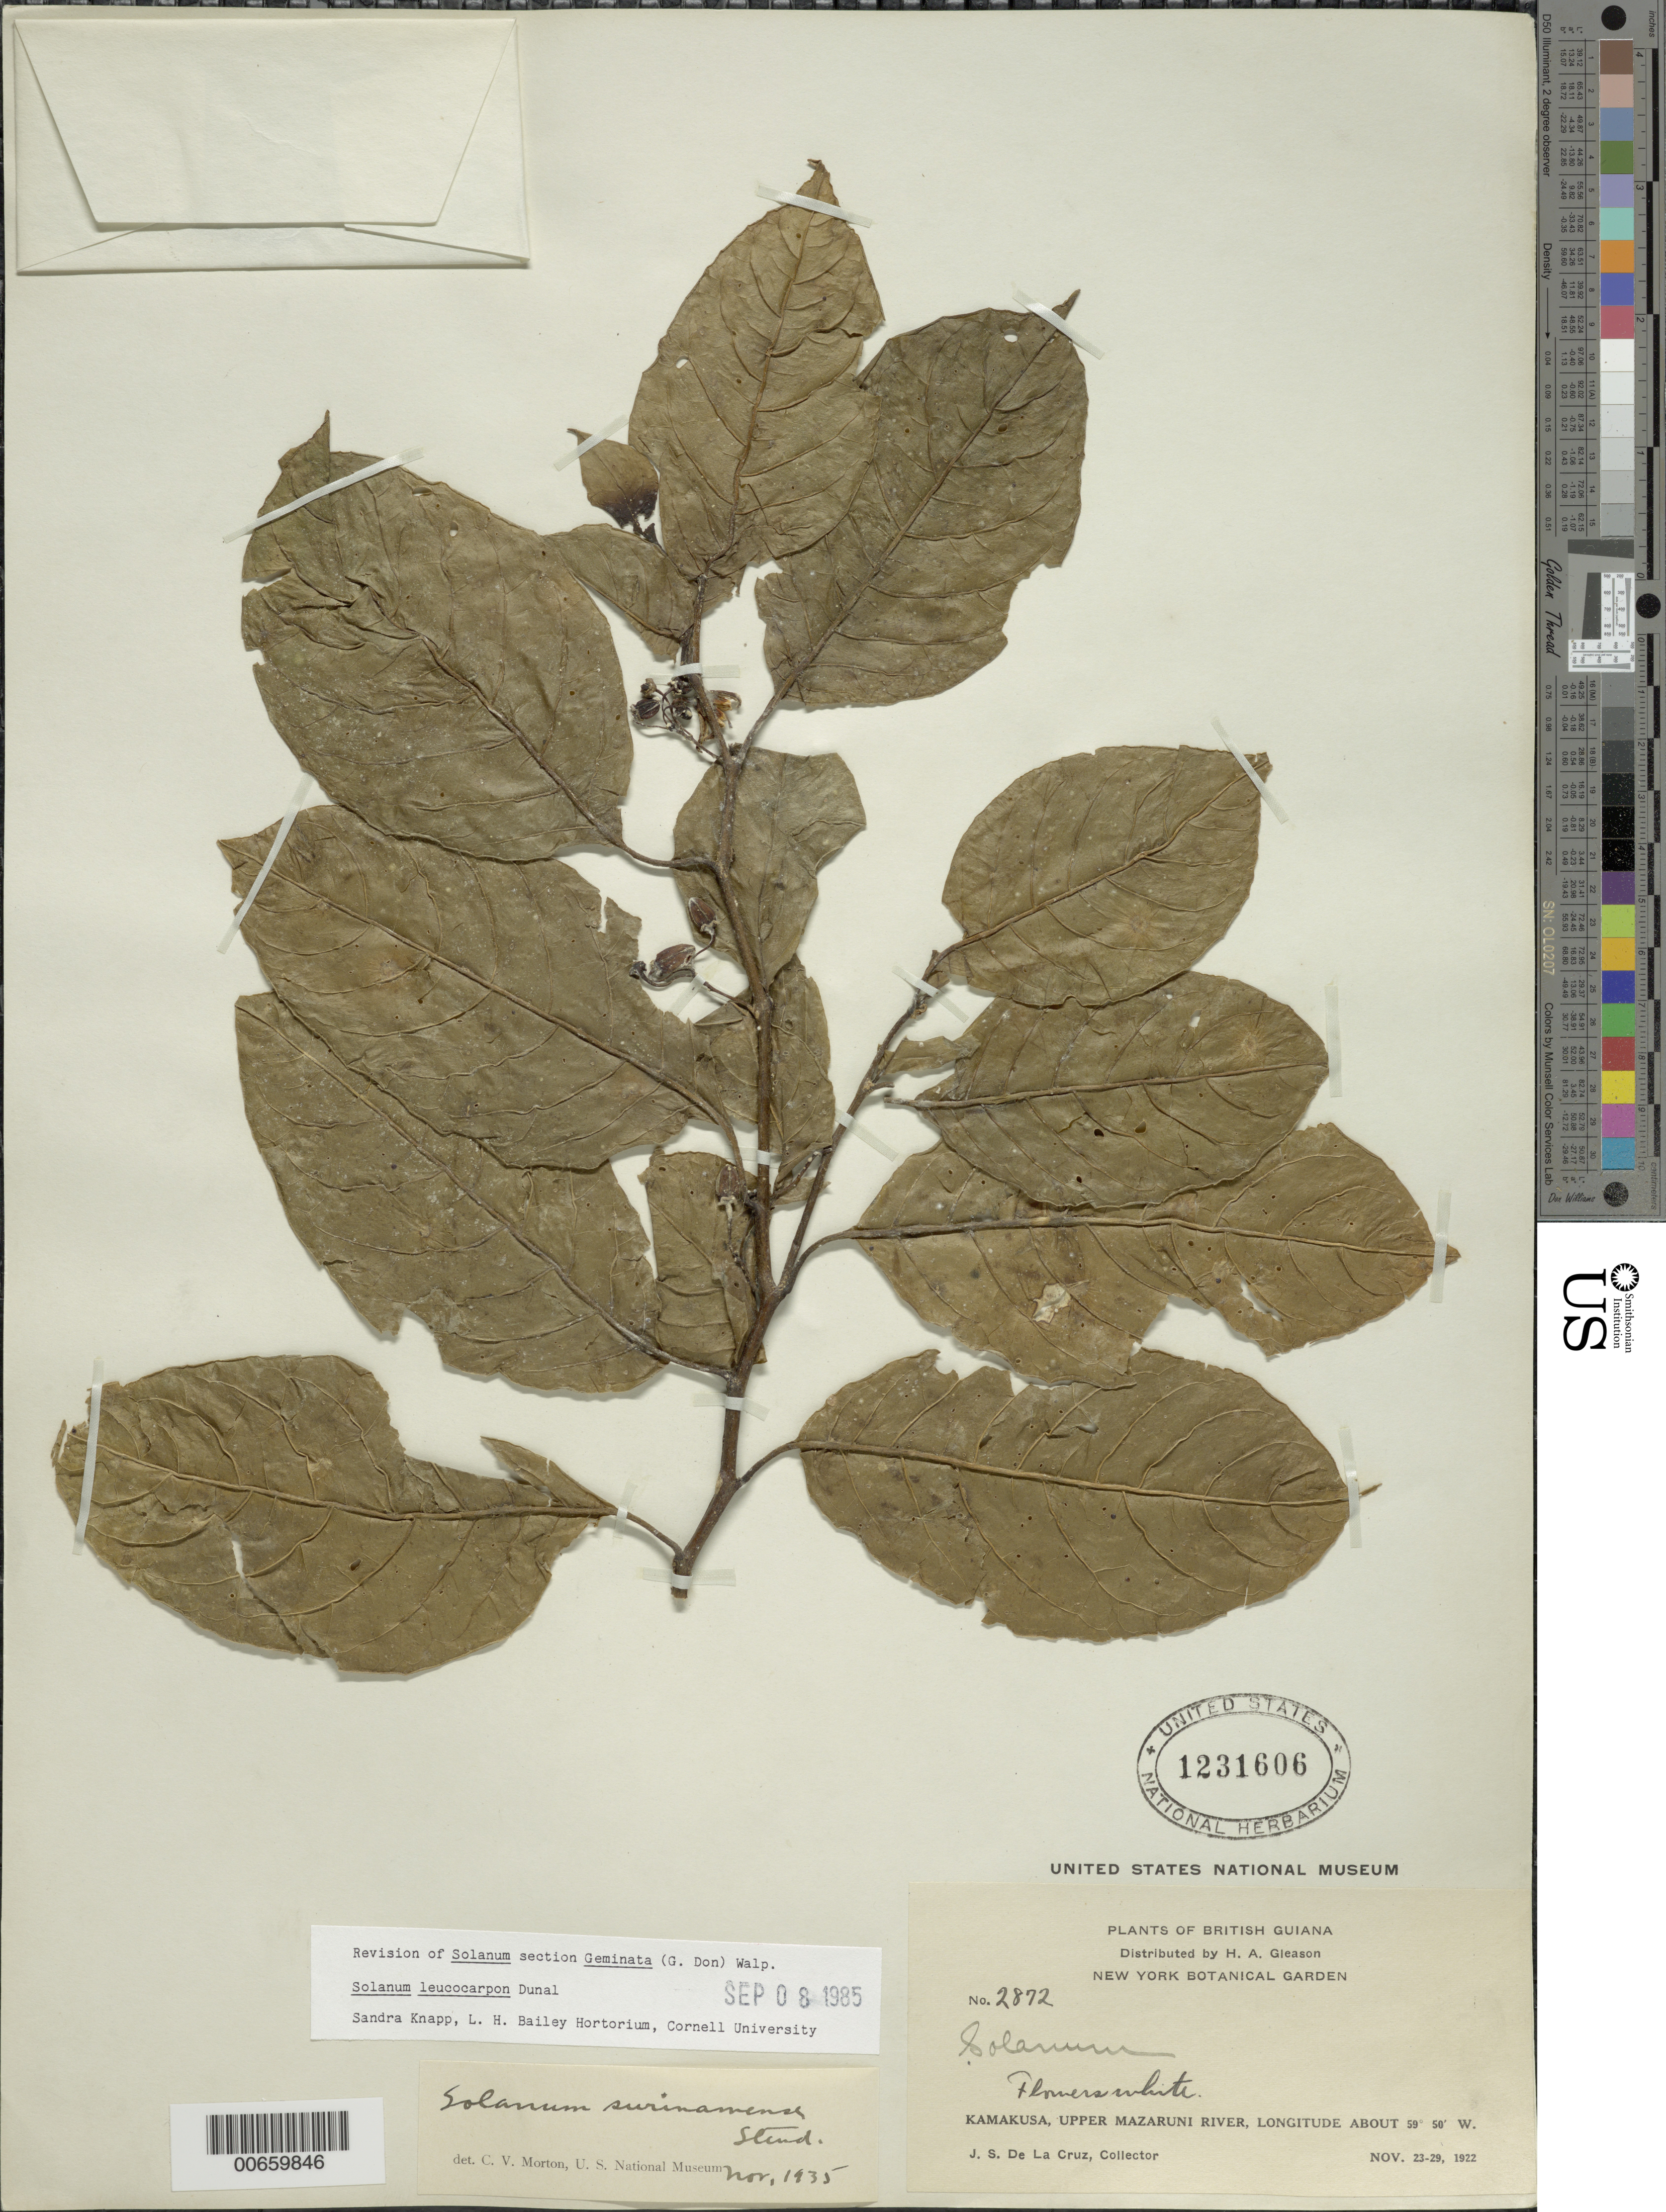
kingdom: Plantae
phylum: Tracheophyta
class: Magnoliopsida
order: Solanales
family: Solanaceae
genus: Solanum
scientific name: Solanum leucocarpon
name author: Dunal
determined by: Knapp, S. D.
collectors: J. S. de la Cruz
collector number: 2872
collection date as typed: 11 Nov 1922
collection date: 1922-11-11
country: Guyana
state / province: Cuyuni-Mazaruni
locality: Kamakusa, Upper Mazaruni R.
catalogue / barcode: US 1231606